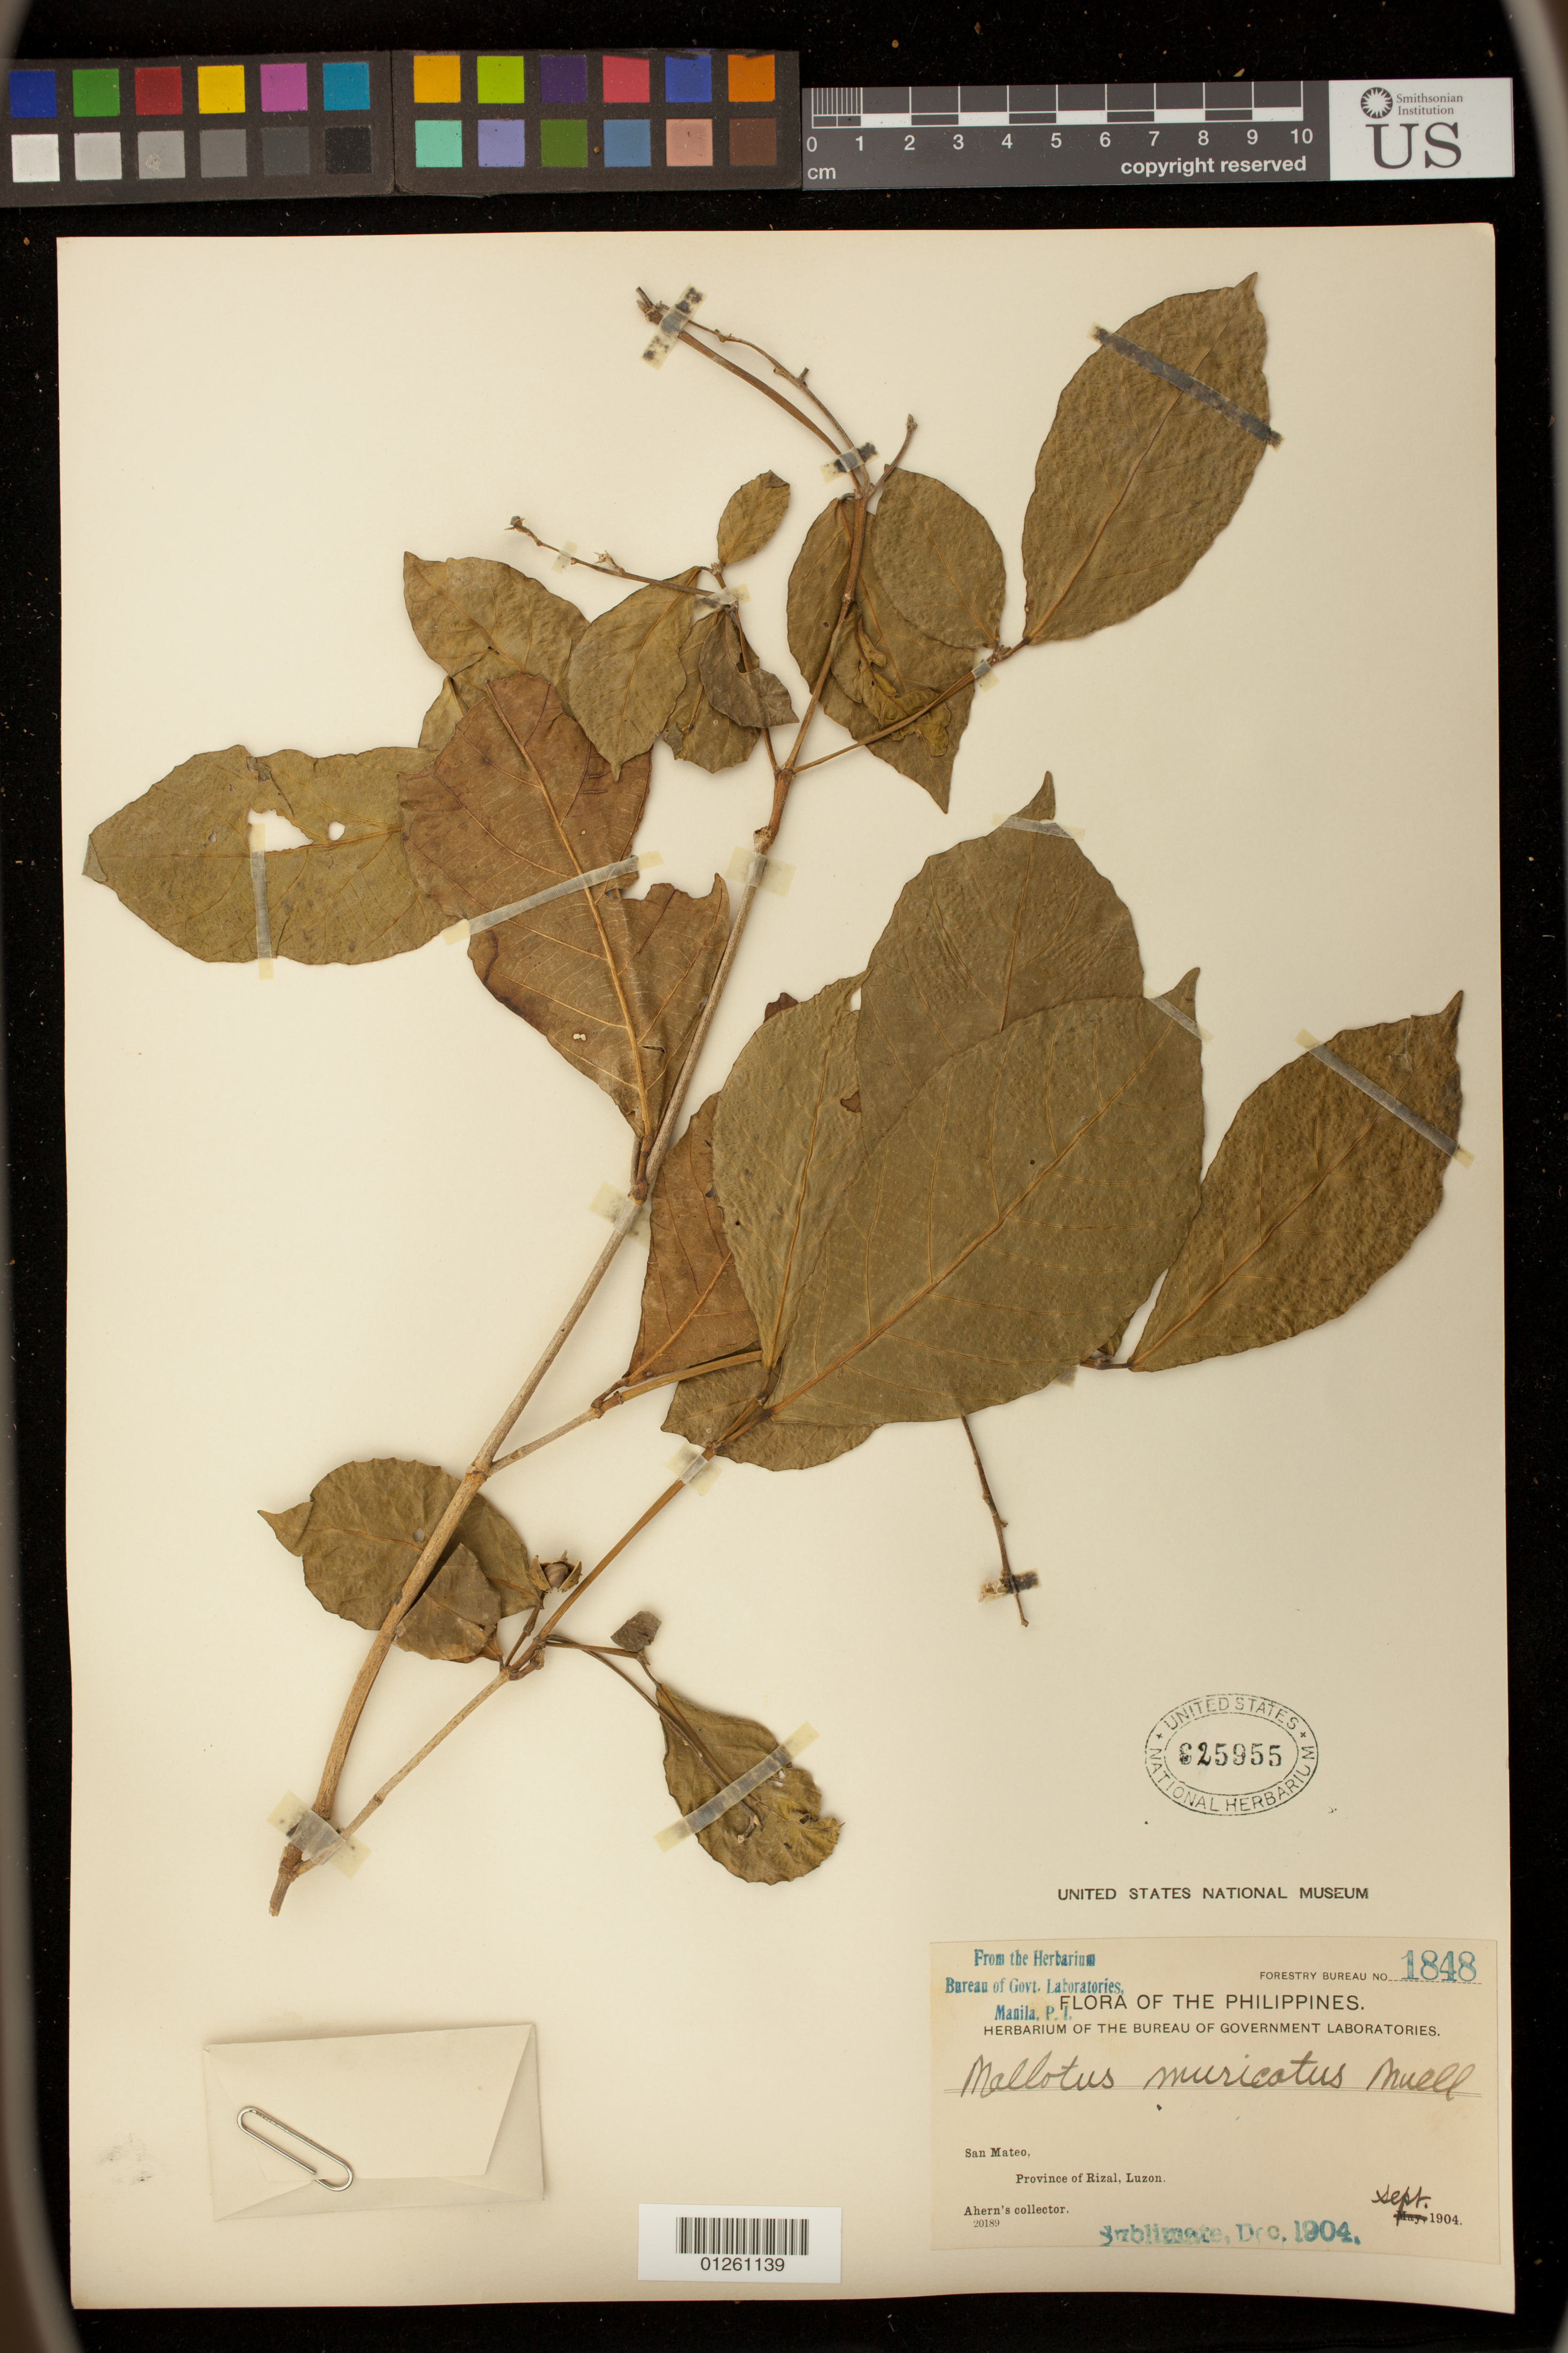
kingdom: Plantae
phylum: Tracheophyta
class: Magnoliopsida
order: Malpighiales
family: Euphorbiaceae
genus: Mallotus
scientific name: Mallotus resinosus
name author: (Blanco) Merr.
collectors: Ahern's collector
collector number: For. Bur. 1848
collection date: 1904-09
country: Philippines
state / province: Calabarzon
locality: San Mateo, Province of Rizal, Luzon.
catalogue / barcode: US 825955